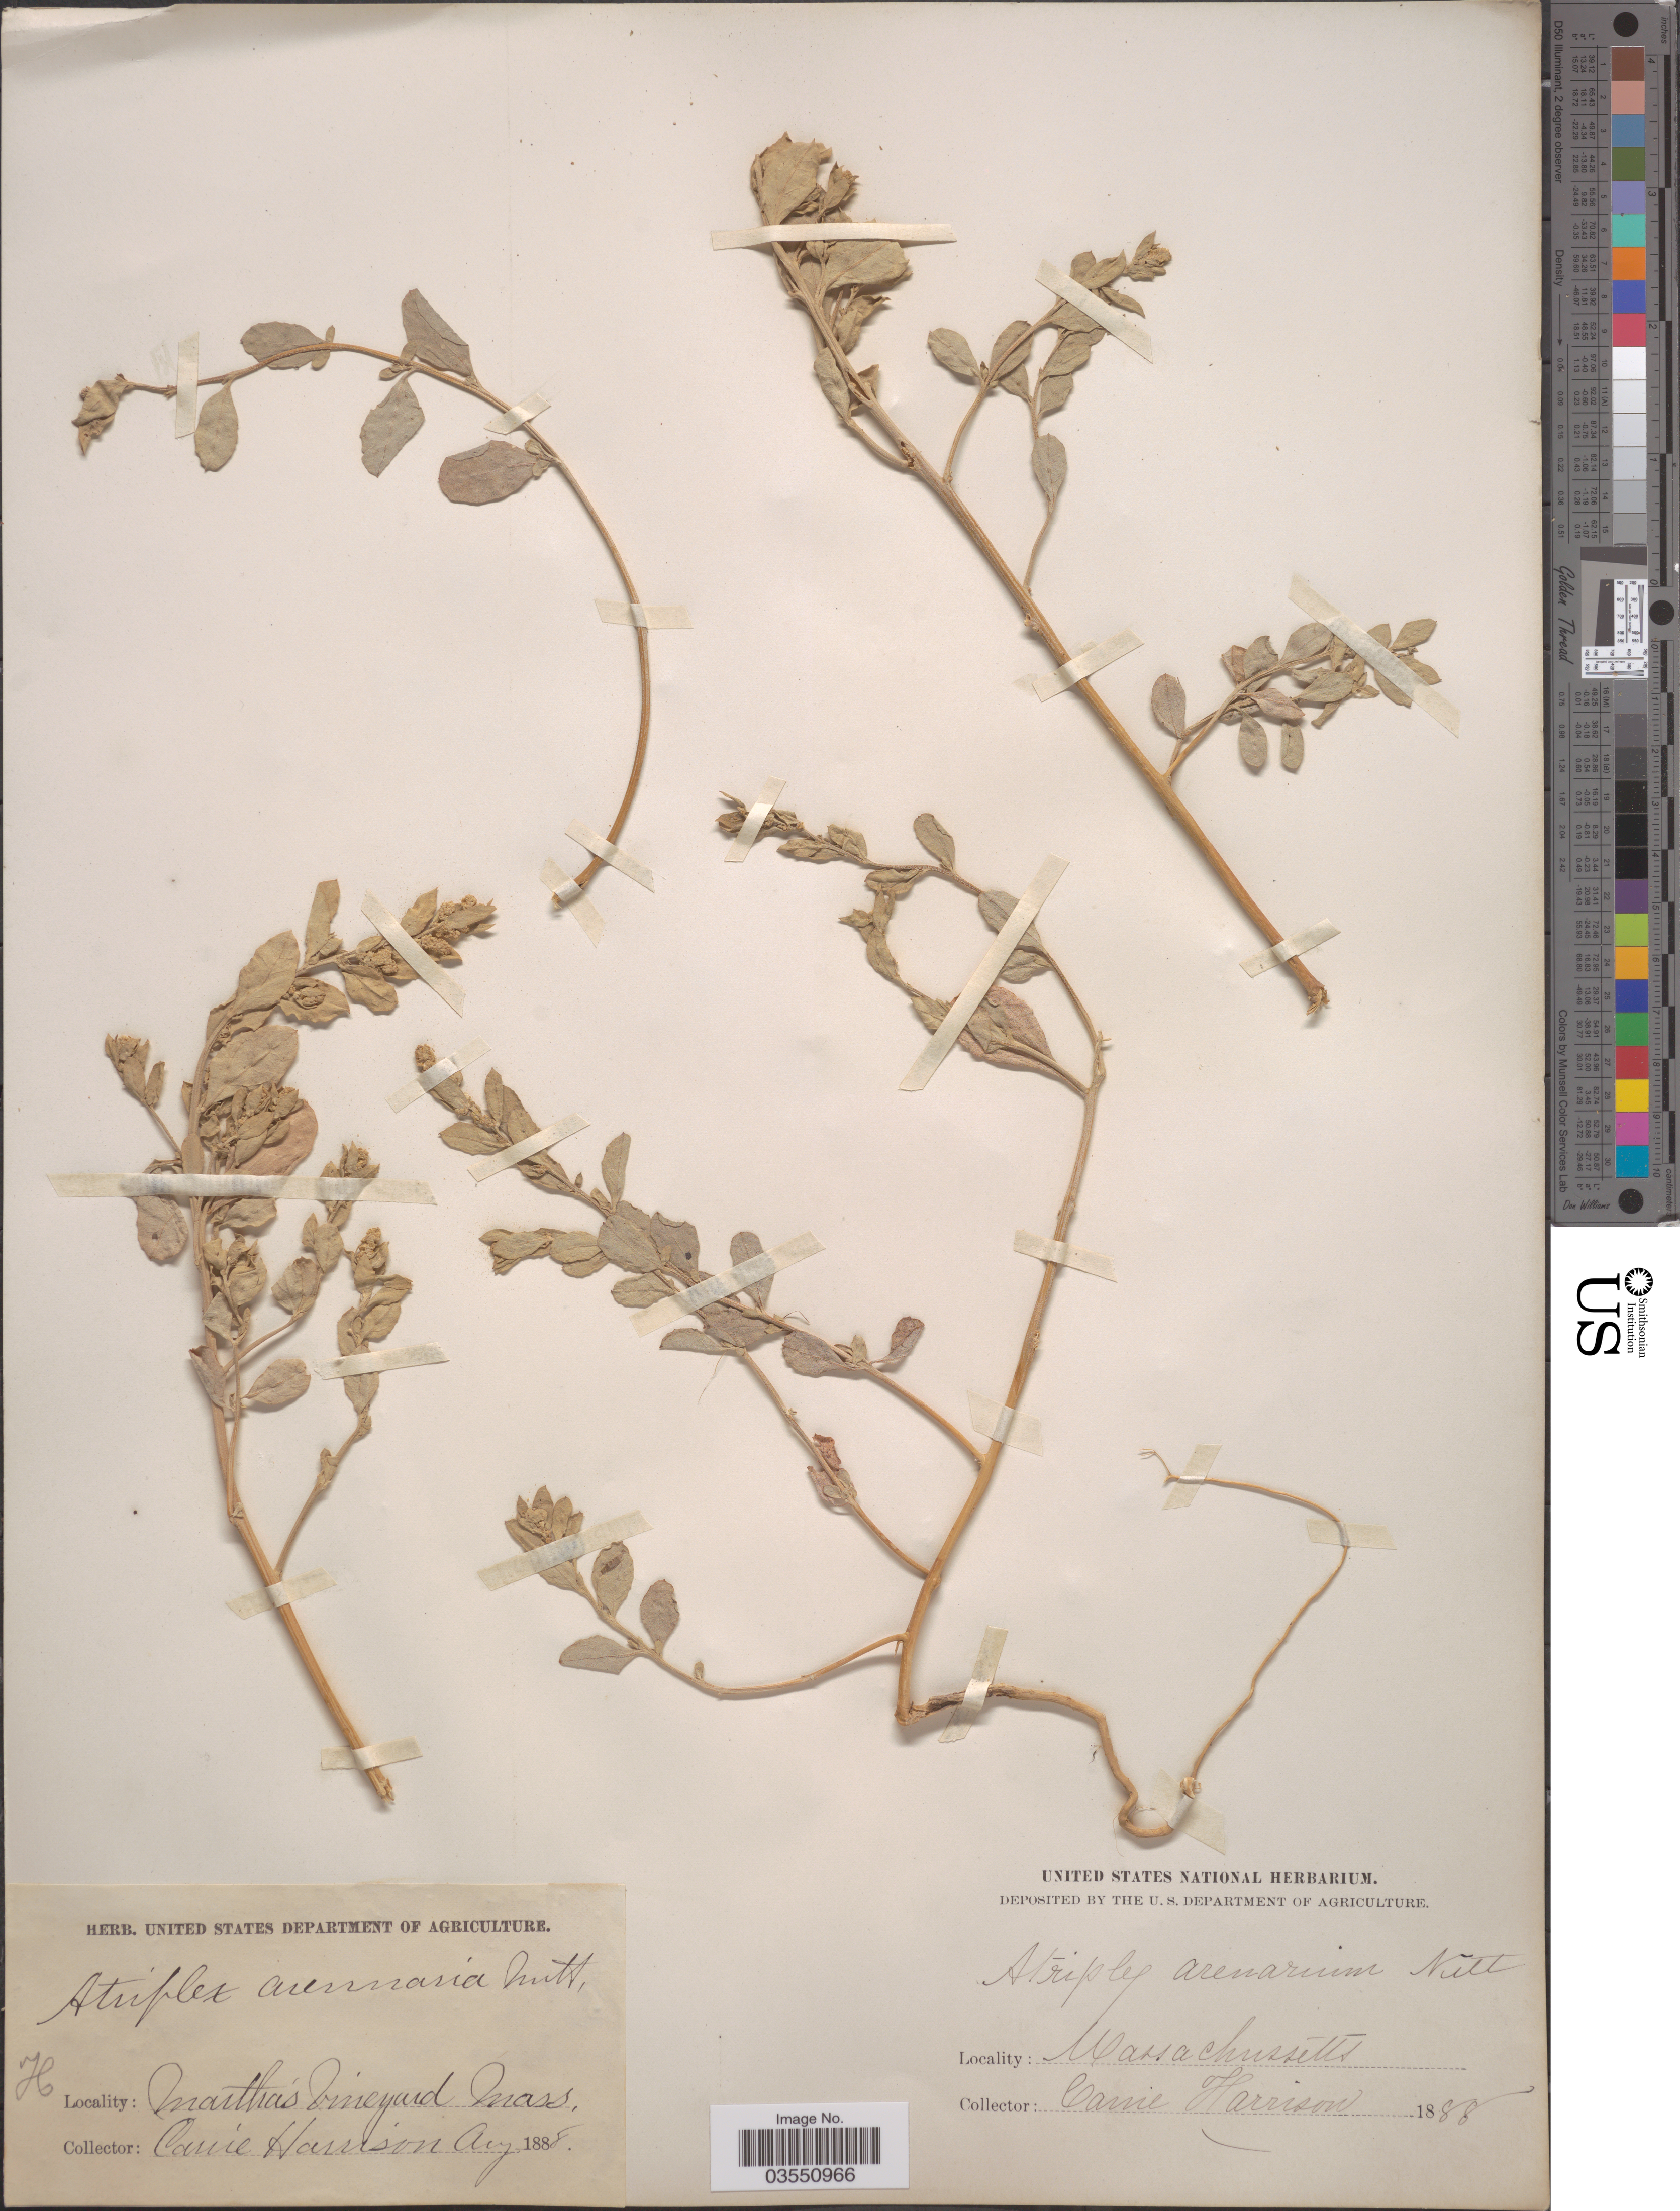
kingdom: Plantae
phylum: Tracheophyta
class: Magnoliopsida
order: Caryophyllales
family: Amaranthaceae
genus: Atriplex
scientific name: Atriplex arenaria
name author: Nutt.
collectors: C. Harrison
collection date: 1888-08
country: United States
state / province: Massachusetts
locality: Martha's Vineyard.